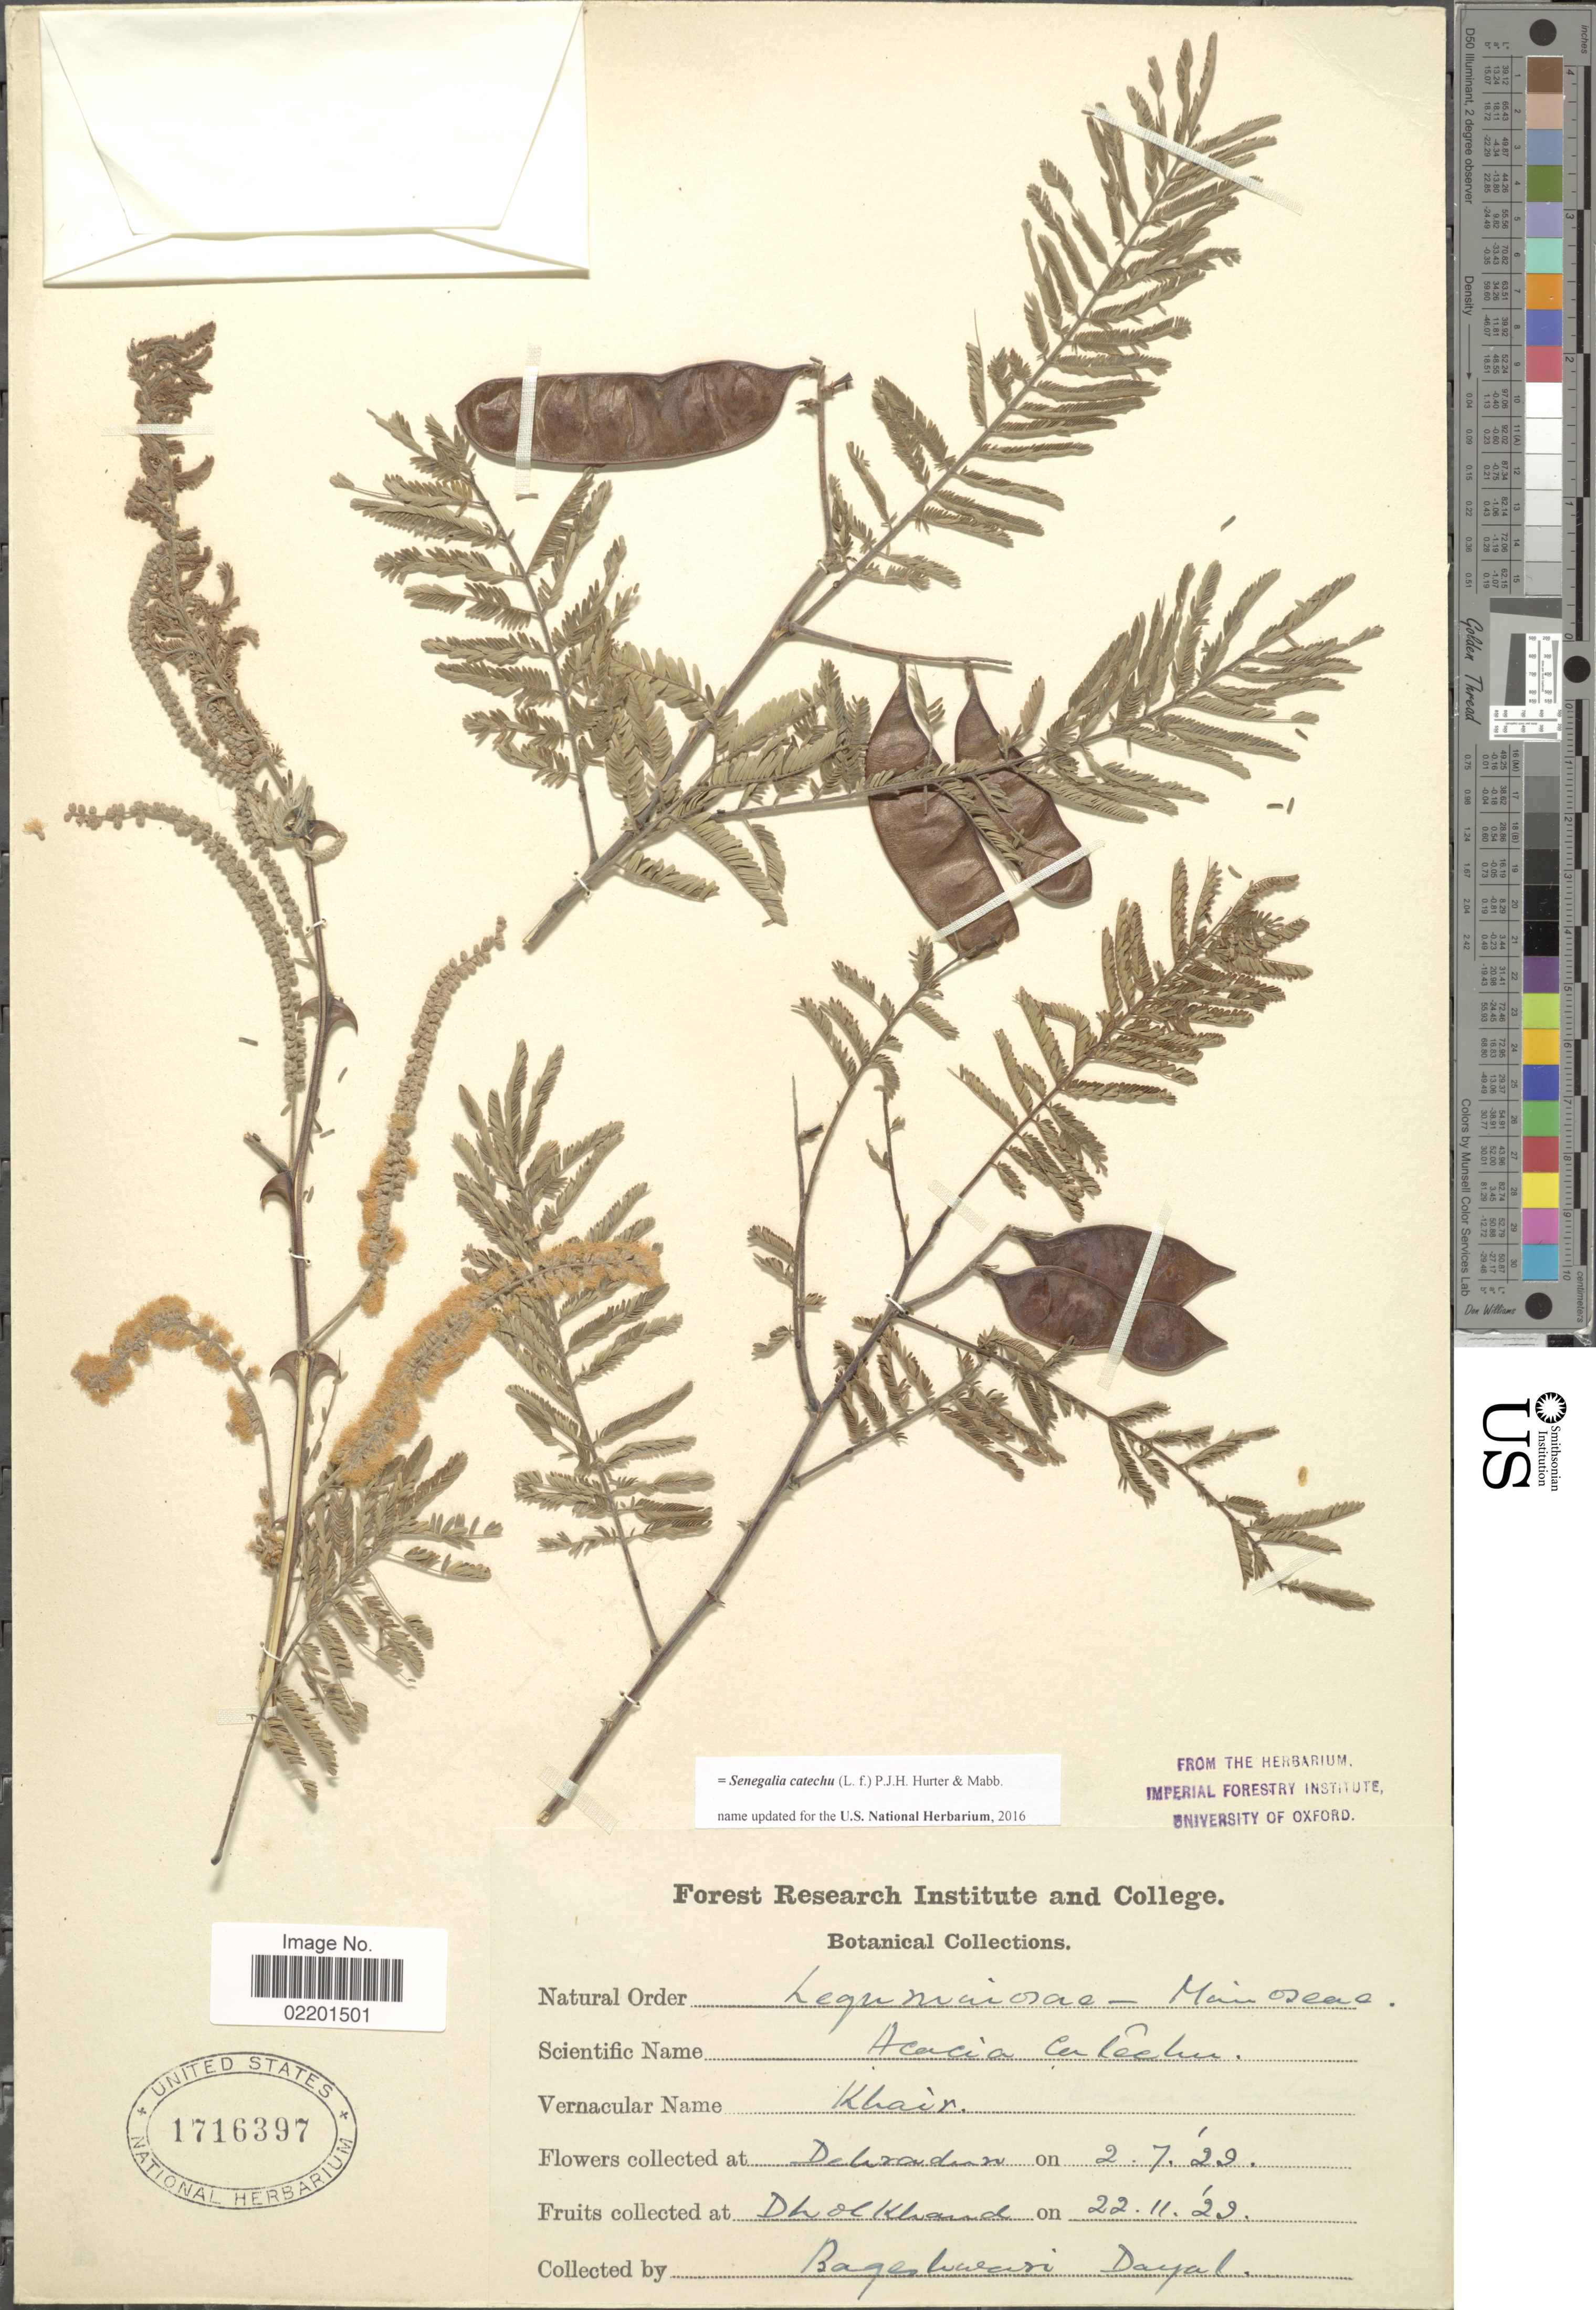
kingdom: Plantae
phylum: Tracheophyta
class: Magnoliopsida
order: Fabales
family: Fabaceae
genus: Senegalia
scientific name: Senegalia catechu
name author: (L. f.) P.J.H. Hurter & Mabb.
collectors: B. Dayal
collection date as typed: Transcribed d/m/y: 2/7/22 to 22/11/22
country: India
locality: Dehradun, Dholkhand.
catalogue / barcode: US 1716397